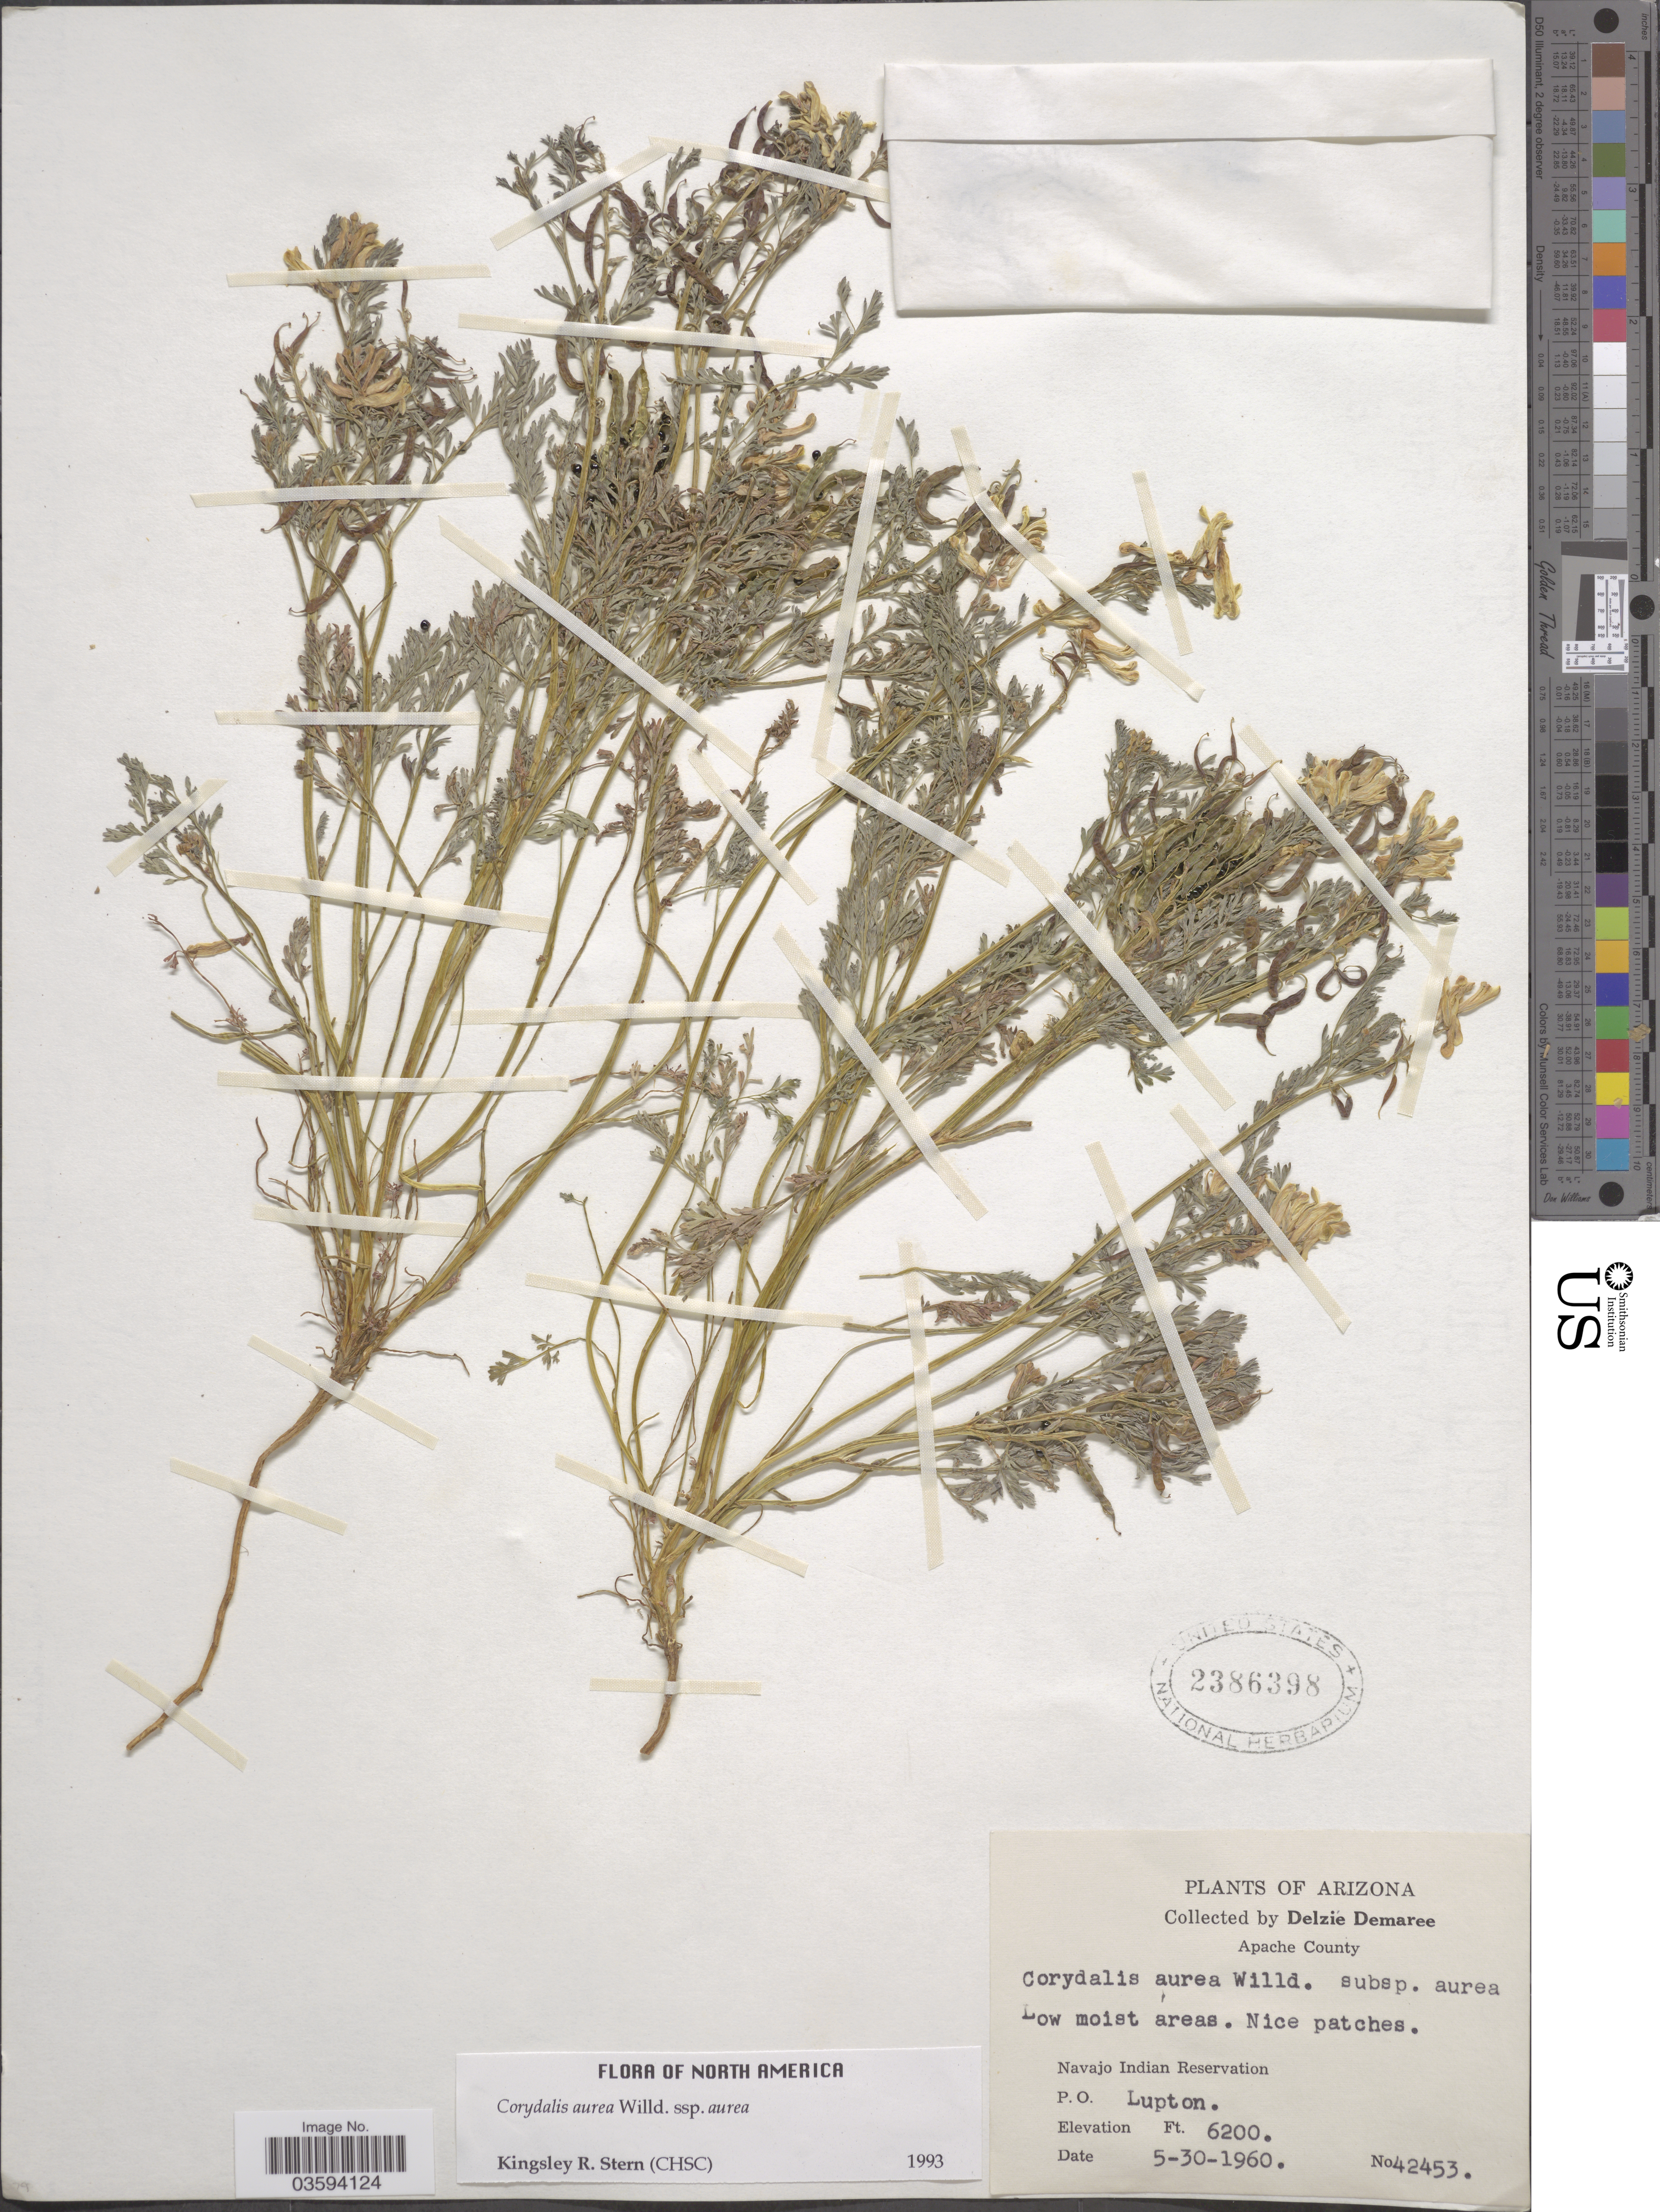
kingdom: Plantae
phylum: Tracheophyta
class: Magnoliopsida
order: Ranunculales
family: Papaveraceae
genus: Corydalis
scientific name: Corydalis aurea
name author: Willd.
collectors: D. Demaree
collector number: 42453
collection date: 1960-05-30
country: United States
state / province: Arizona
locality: Apache County. Navajo Indian Reservation. P.O. Lupton.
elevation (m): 1890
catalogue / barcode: US 2386398